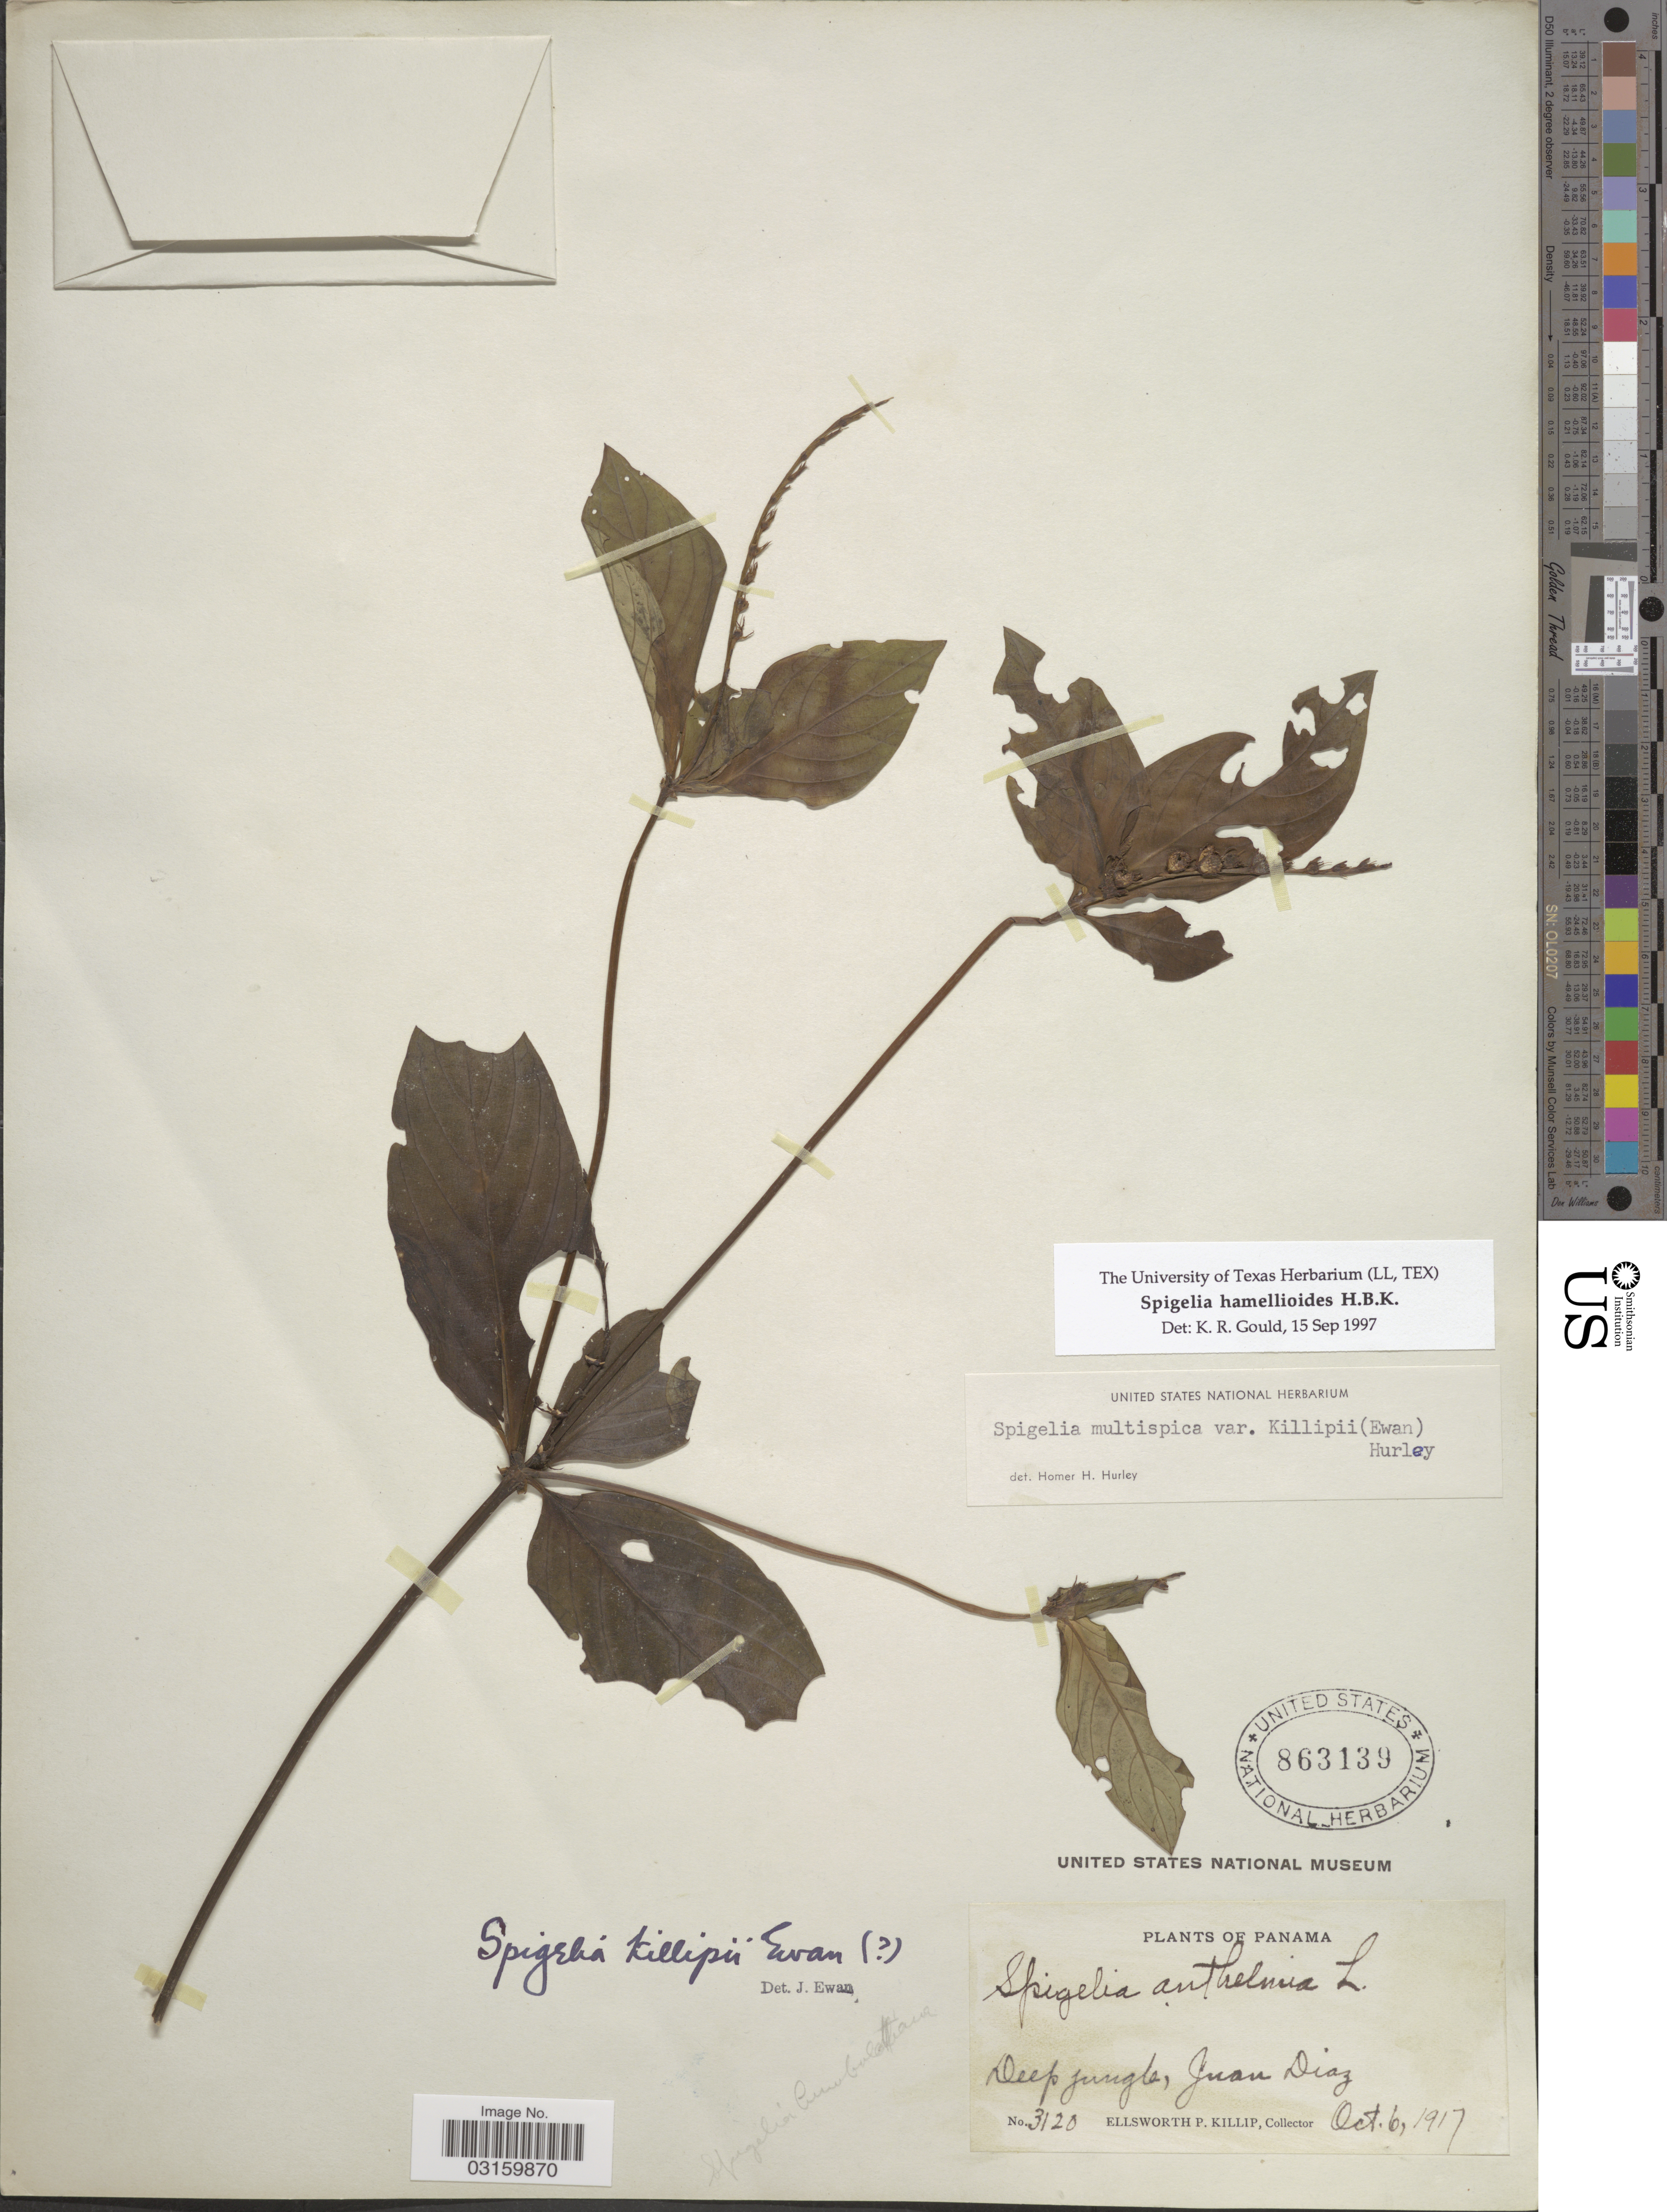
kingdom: Plantae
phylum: Tracheophyta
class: Magnoliopsida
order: Gentianales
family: Loganiaceae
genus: Spigelia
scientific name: Spigelia hamelioides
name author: Kunth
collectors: E. P. Killip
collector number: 3120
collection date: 1917-10-06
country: Panama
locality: Deep jungle, Juan Diaz.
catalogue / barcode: US 863139